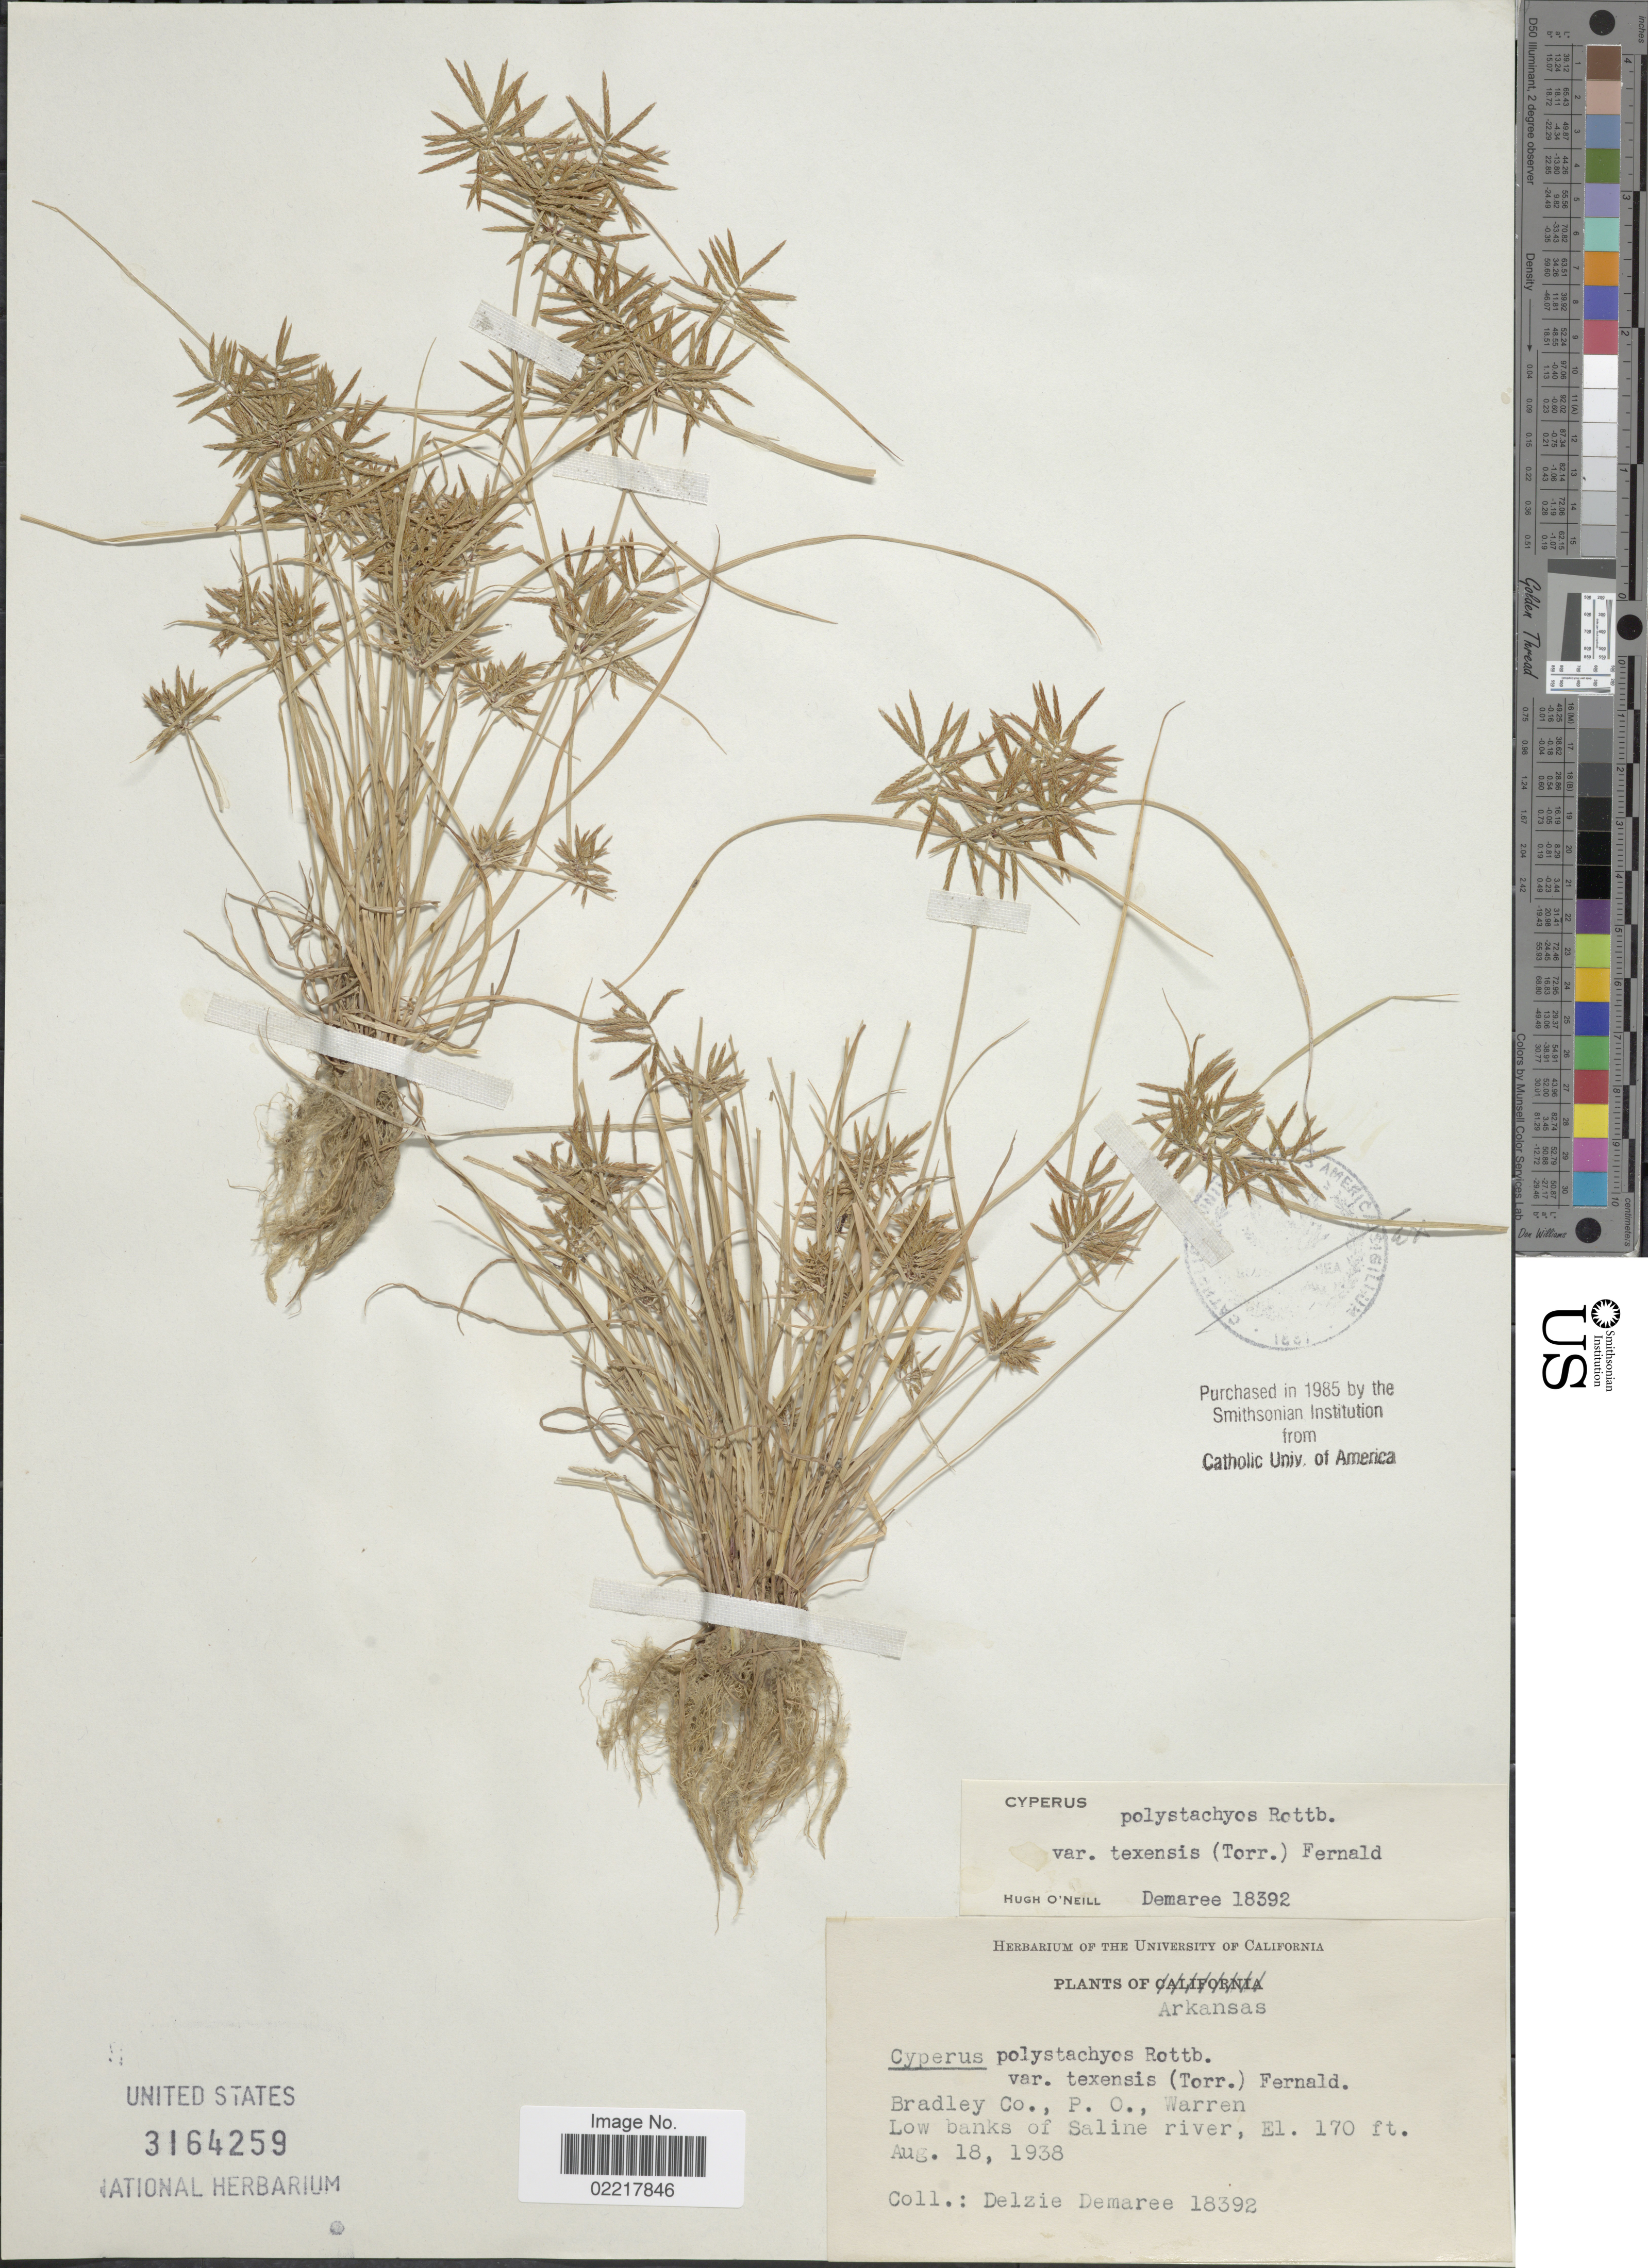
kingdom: Plantae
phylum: Tracheophyta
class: Liliopsida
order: Poales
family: Cyperaceae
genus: Cyperus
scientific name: Cyperus polystachyos var. texensis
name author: (Torr.) Fernald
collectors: D. Demaree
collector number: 18392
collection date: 1938-08-18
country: United States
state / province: Arkansas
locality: Bradley Co., P.O. Warren, Low Banks of Saline river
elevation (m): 52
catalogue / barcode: US 3164259